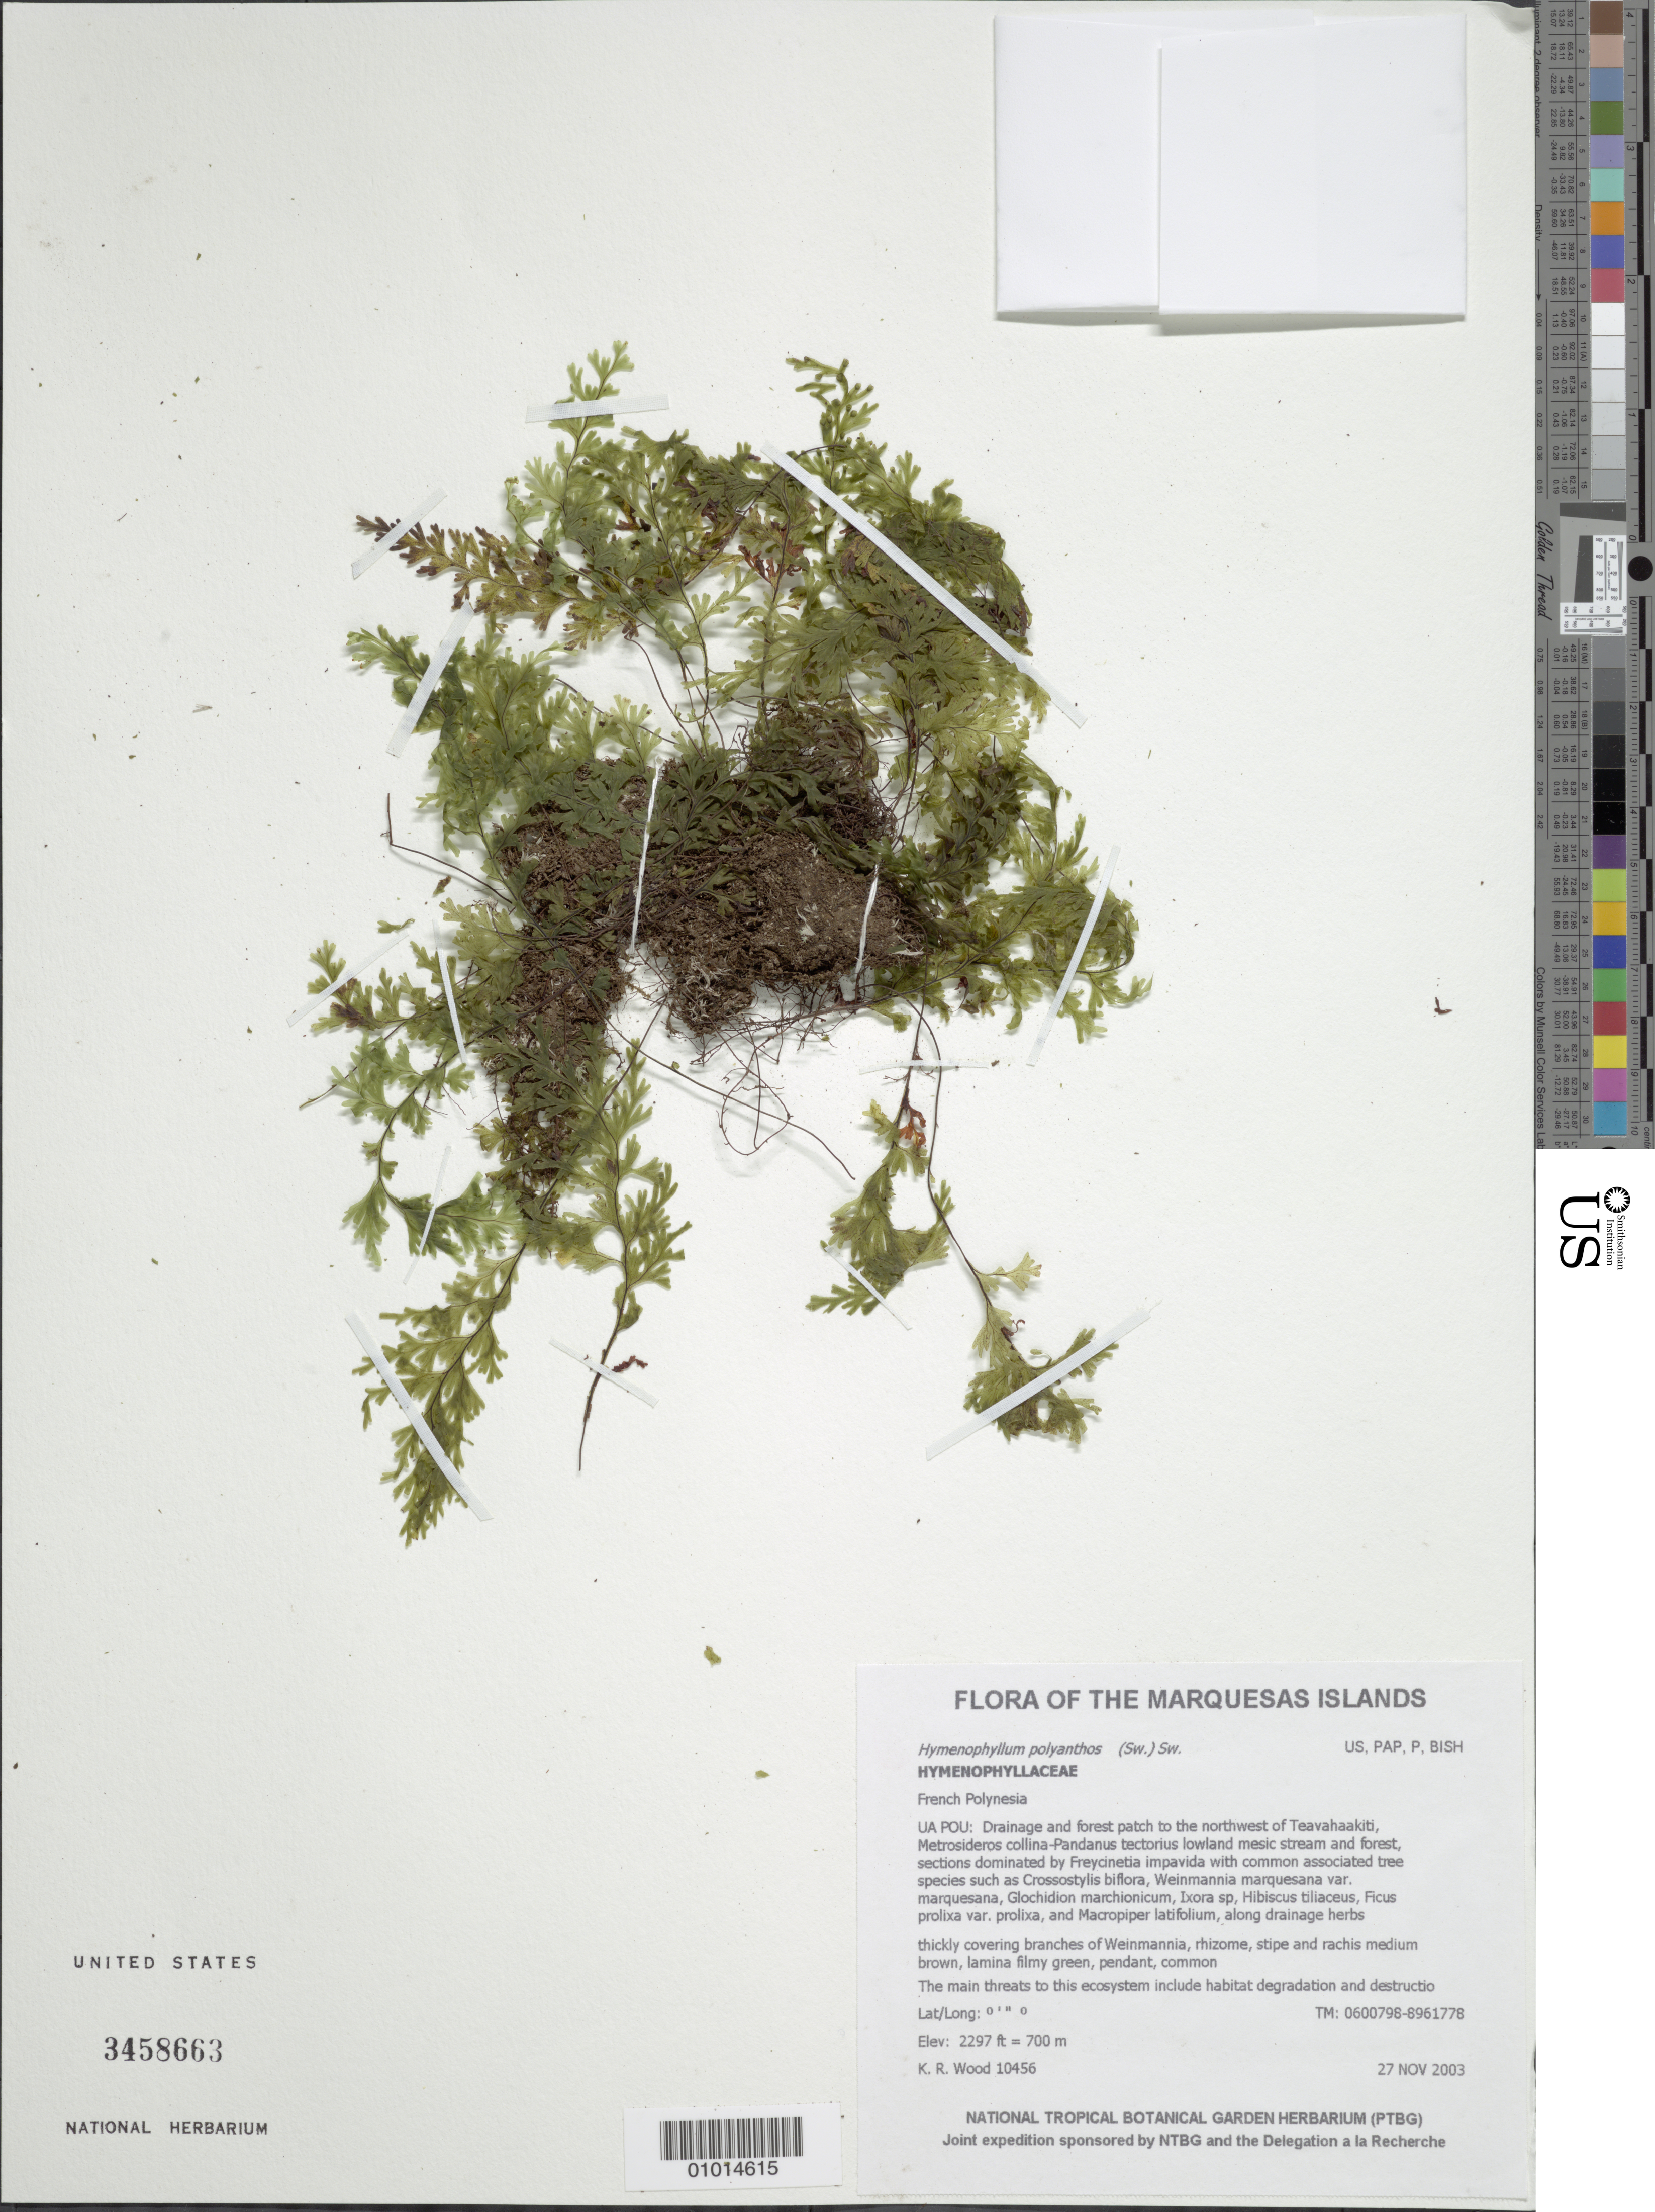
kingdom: Plantae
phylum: Tracheophyta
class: Polypodiopsida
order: Hymenophyllales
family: Hymenophyllaceae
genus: Hymenophyllum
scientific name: Hymenophyllum polyanthos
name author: (Sw.) Sw.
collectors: K. R. Wood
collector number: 10456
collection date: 2003-11-27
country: French Polynesia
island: Ua Pou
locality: Drainage and forest patch to the northwest of Teavahaakiti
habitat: Metrosideros collina-Pandanus tectorius lowland mesic stream and forest, sections dominated by Freycinetia impavida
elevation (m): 700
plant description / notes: The main threats to this ecosystem include habitat degradation and destruction by feral pigs, catastrophic extinction through environmental events, predation by rats [Rattus exulans] that eat seeds, competition with non-native plant taxa such as Ageratum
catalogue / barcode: US 3458663